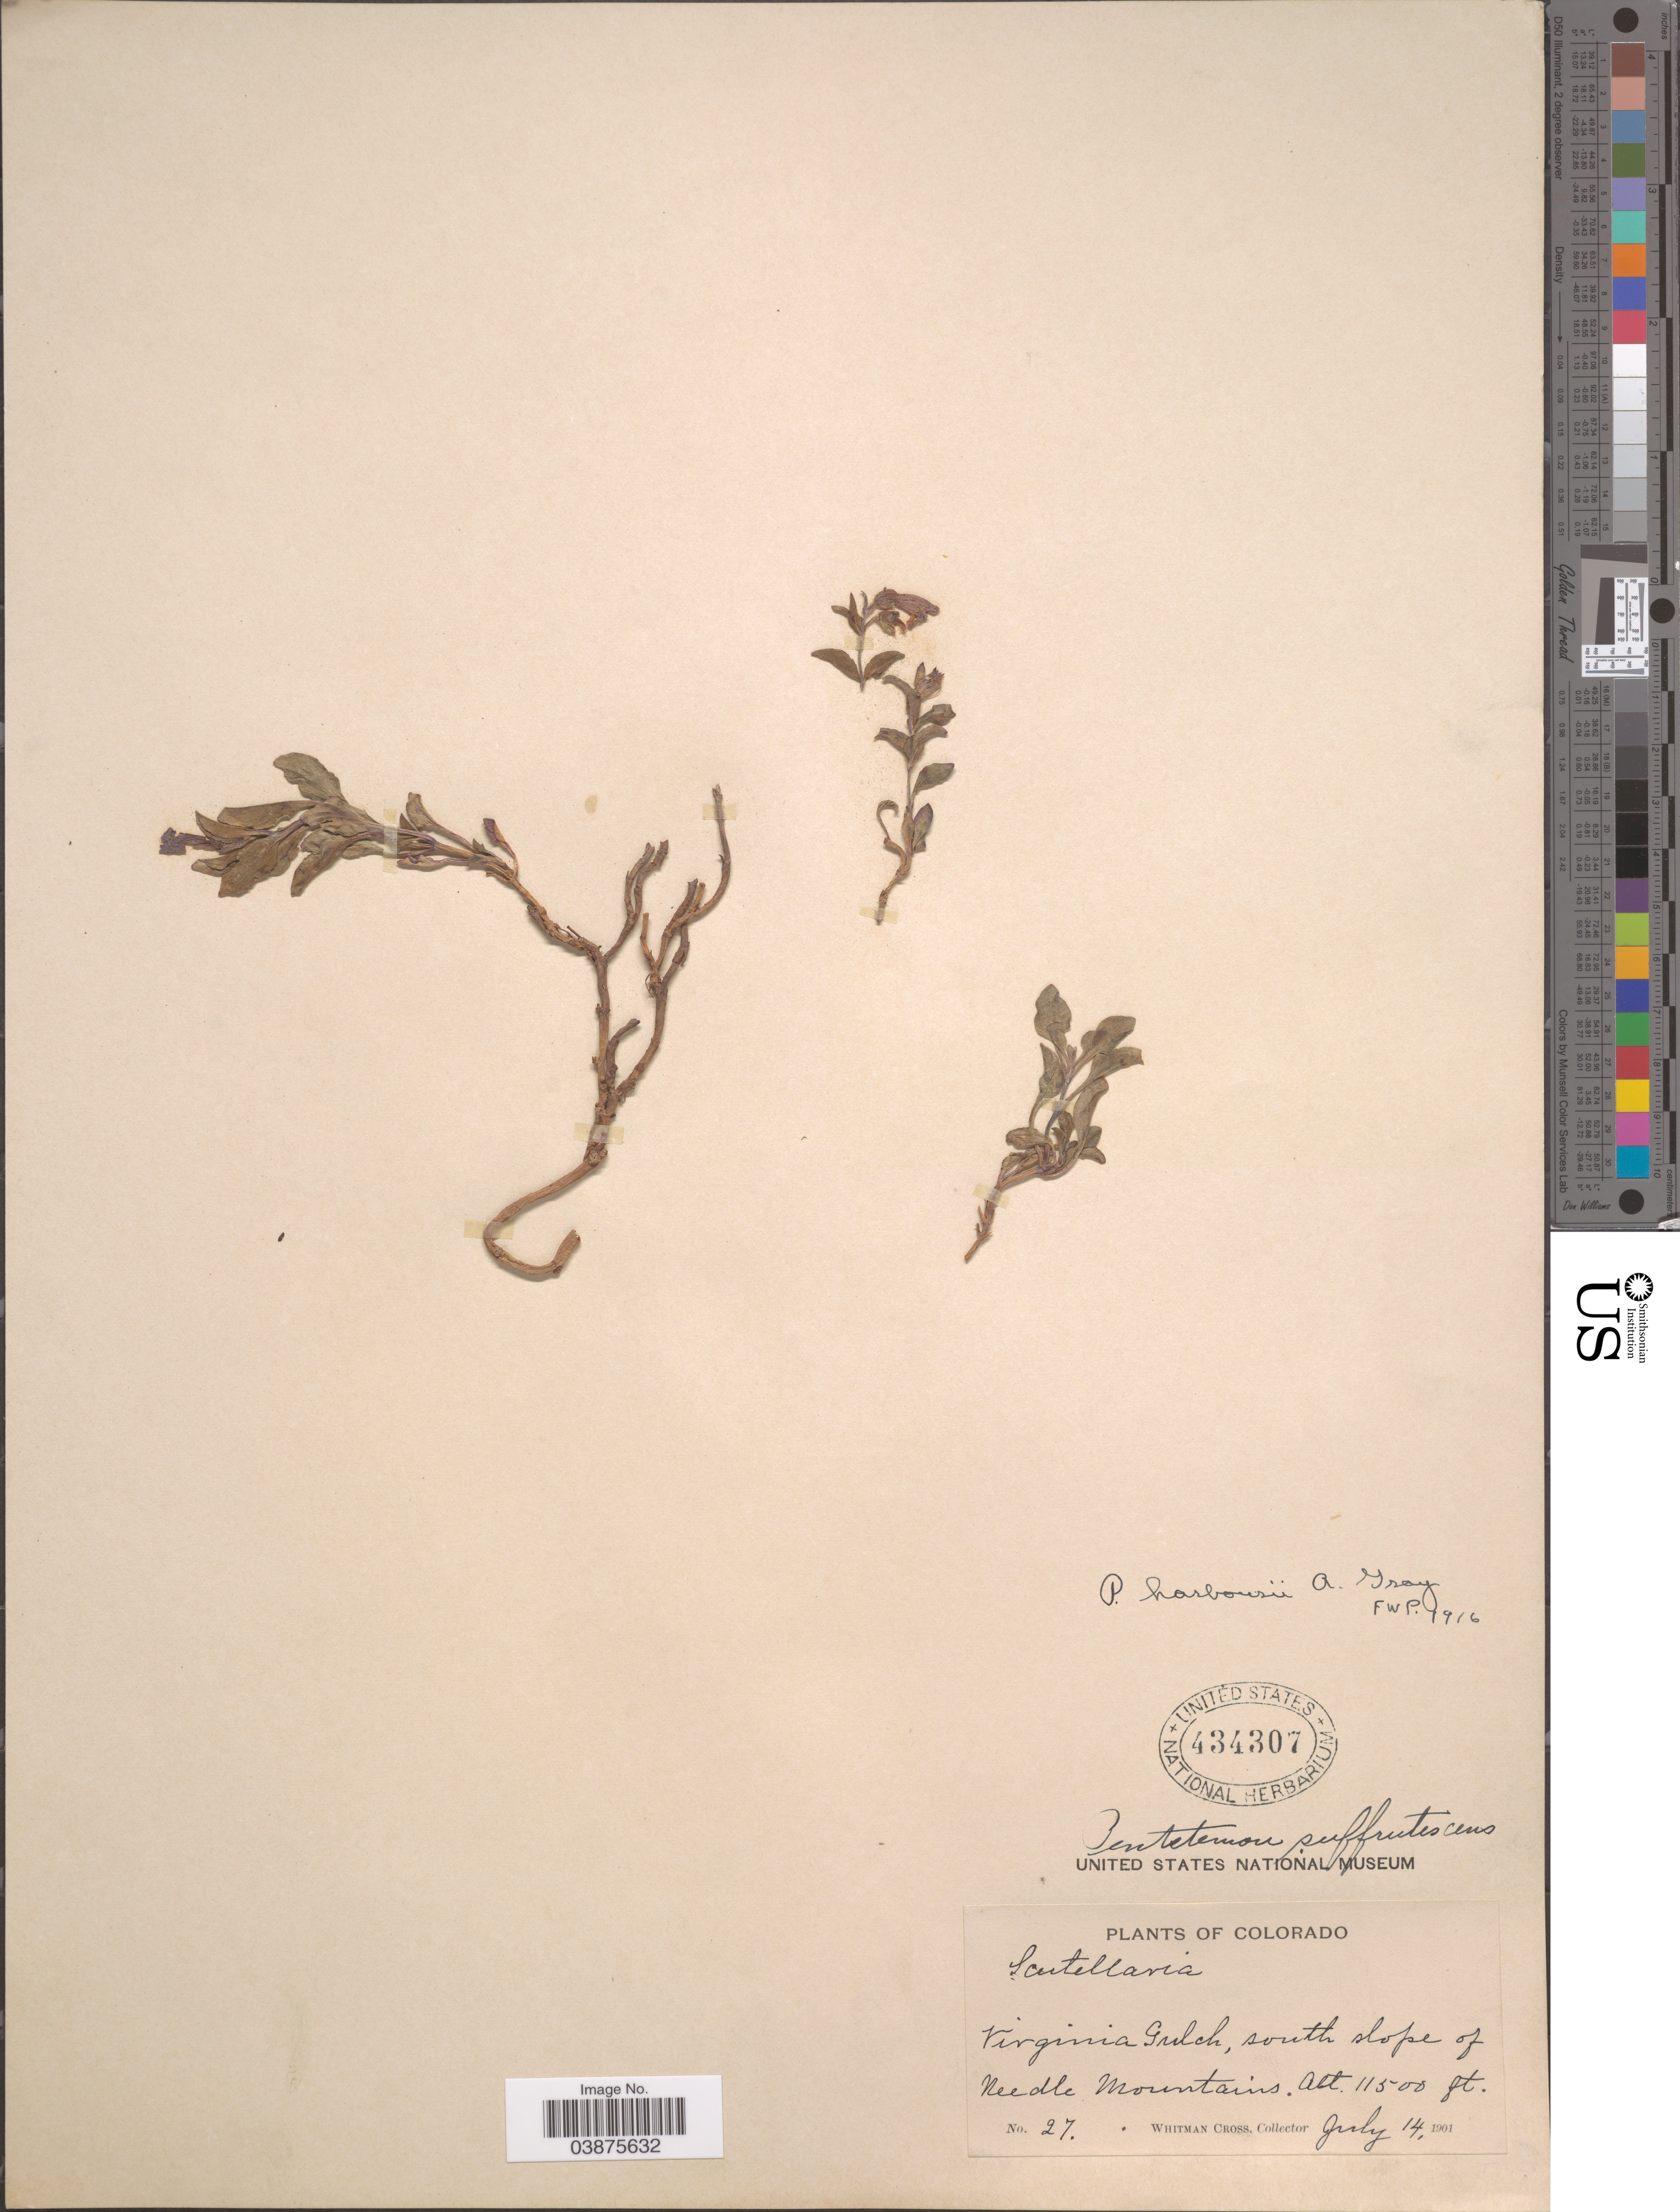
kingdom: Plantae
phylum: Tracheophyta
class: Magnoliopsida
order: Lamiales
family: Plantaginaceae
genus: Penstemon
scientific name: Penstemon harbourii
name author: A. Gray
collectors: W. Cross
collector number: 27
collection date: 1901-07-14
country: United States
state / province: Colorado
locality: Virginia Gulch, south slope of Needle Mountains.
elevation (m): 3505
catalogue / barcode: US 434307